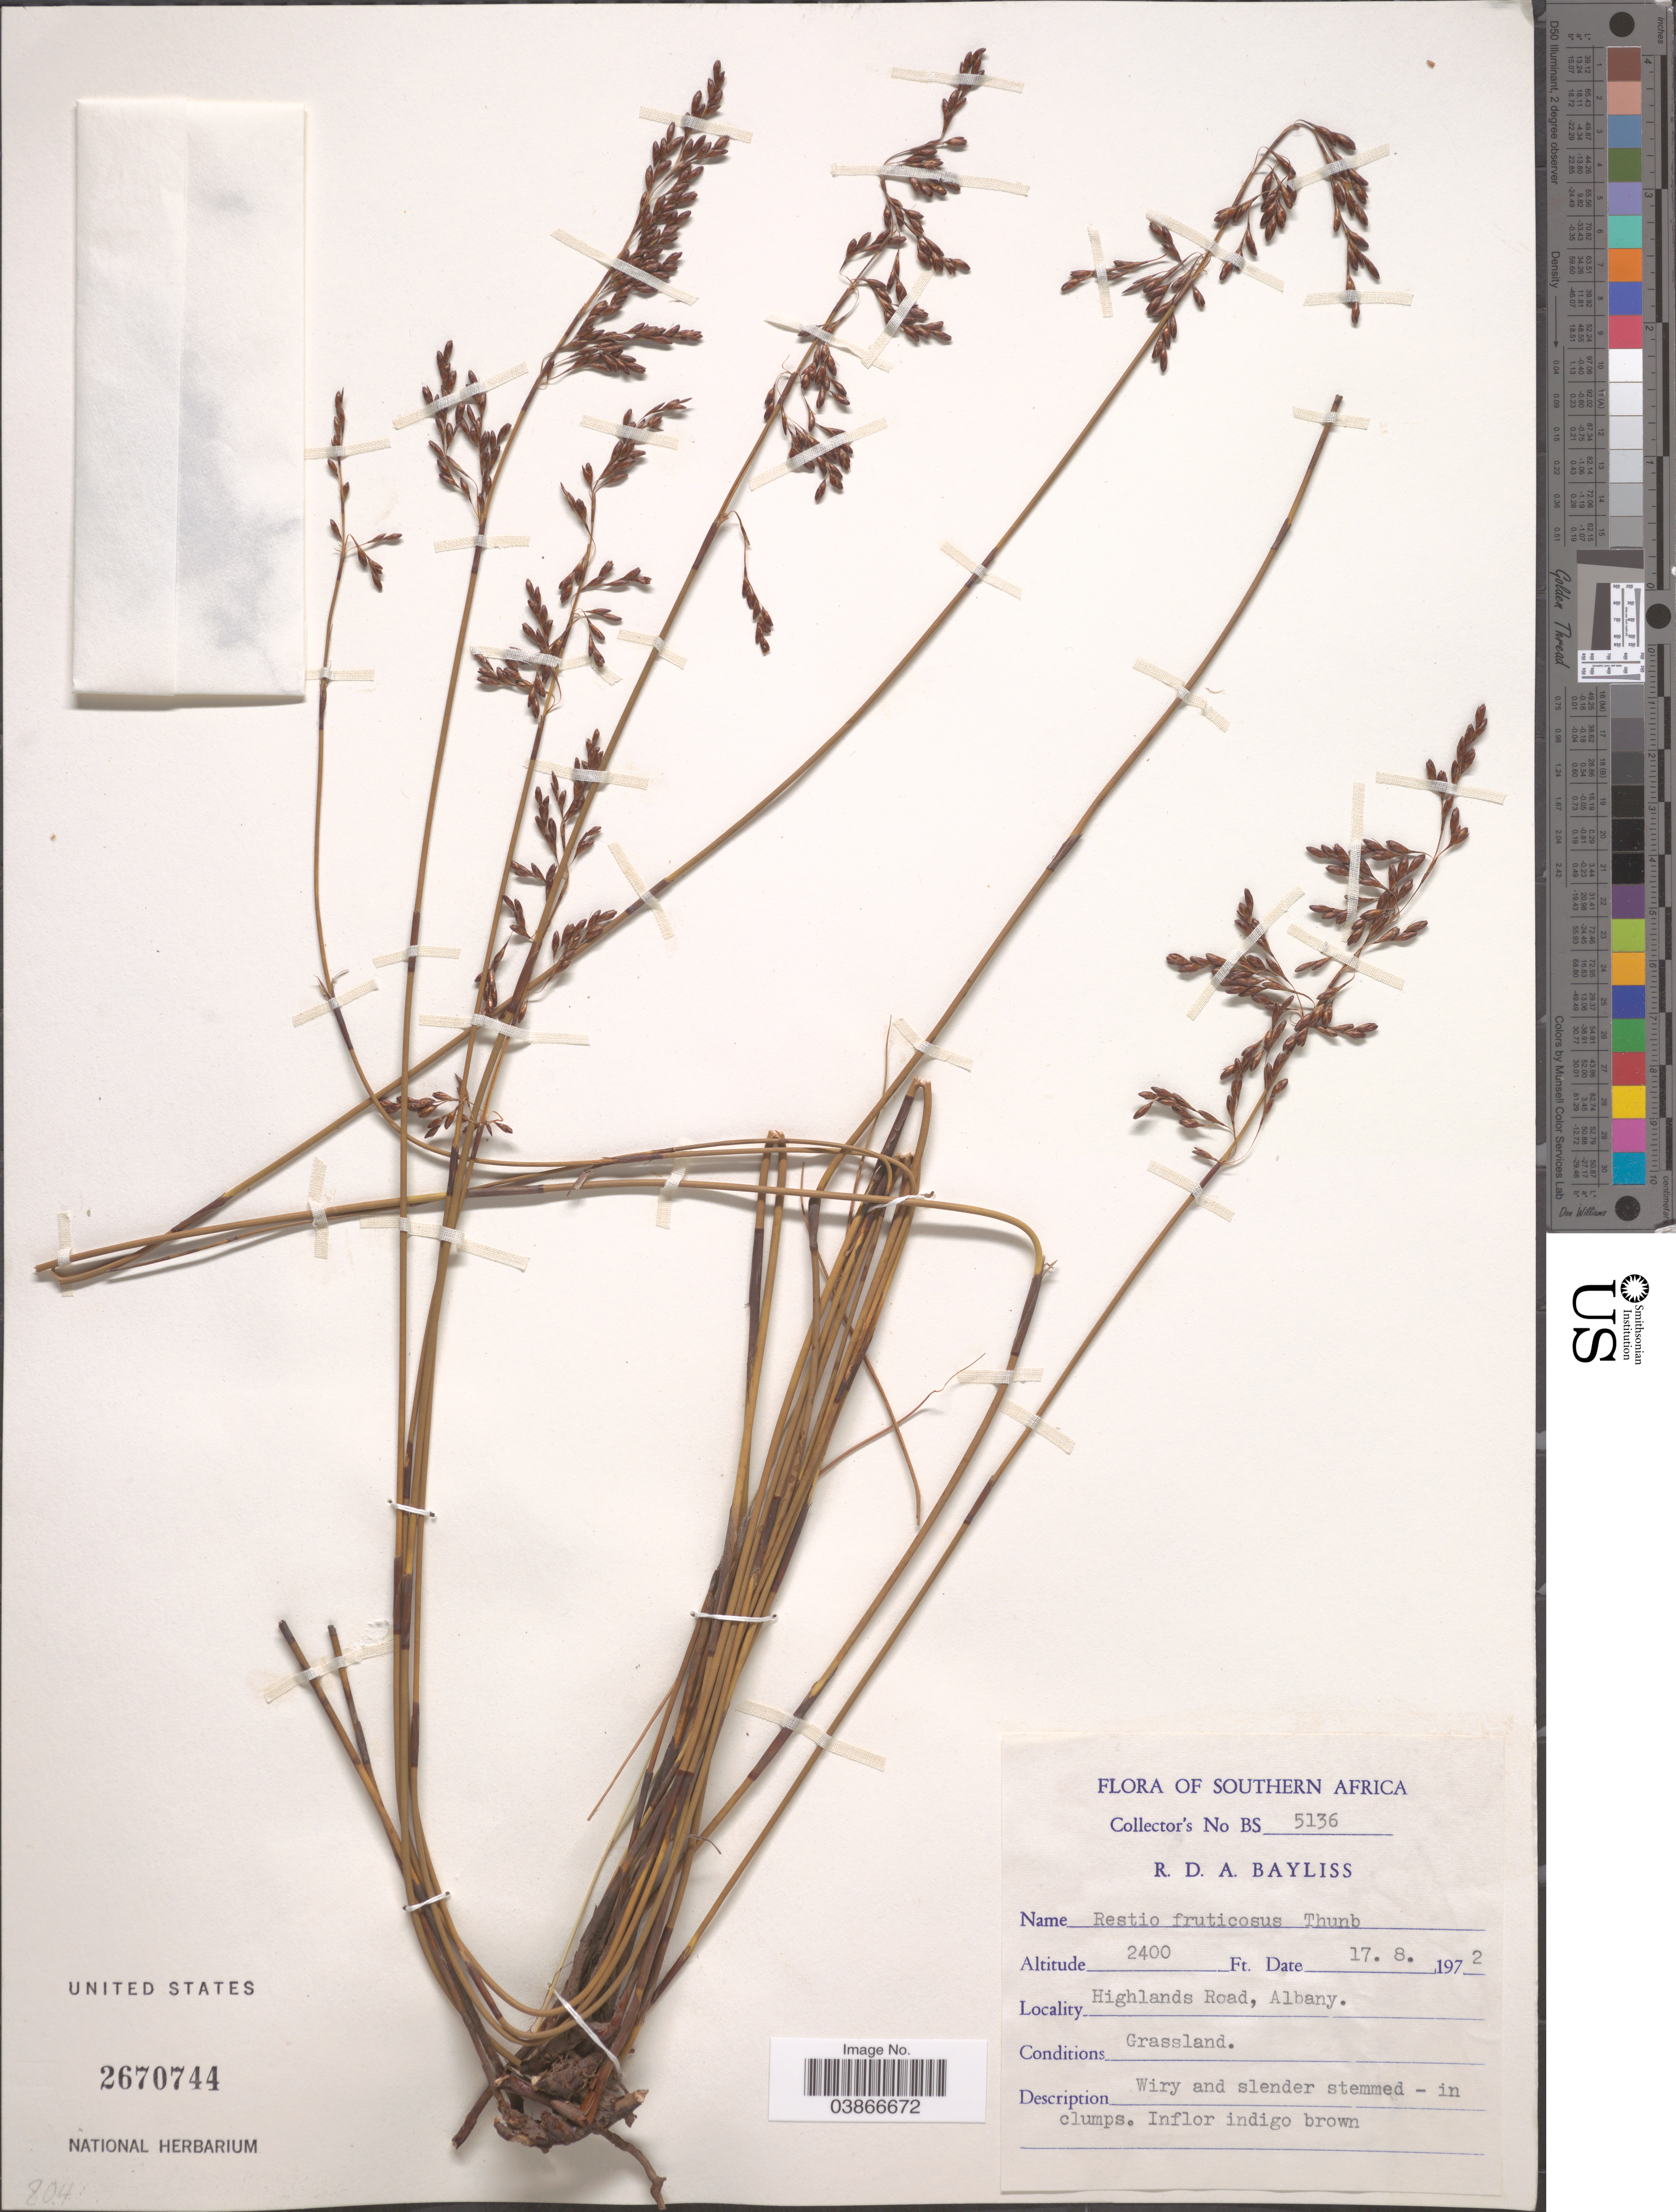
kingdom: Plantae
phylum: Tracheophyta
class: Liliopsida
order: Poales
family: Restionaceae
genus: Rhodocoma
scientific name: Rhodocoma fruticosa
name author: (Thunb.) H.P. Linder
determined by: Strong, Mark T., (BOT), Smithsonian Institution - National Museum of Natural History (UNITED STATES)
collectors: R. Bayliss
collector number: BS5136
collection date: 1972-08-17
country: South Africa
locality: Southern Africa. Highlands Road, Albany.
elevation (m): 732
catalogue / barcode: US 2670744